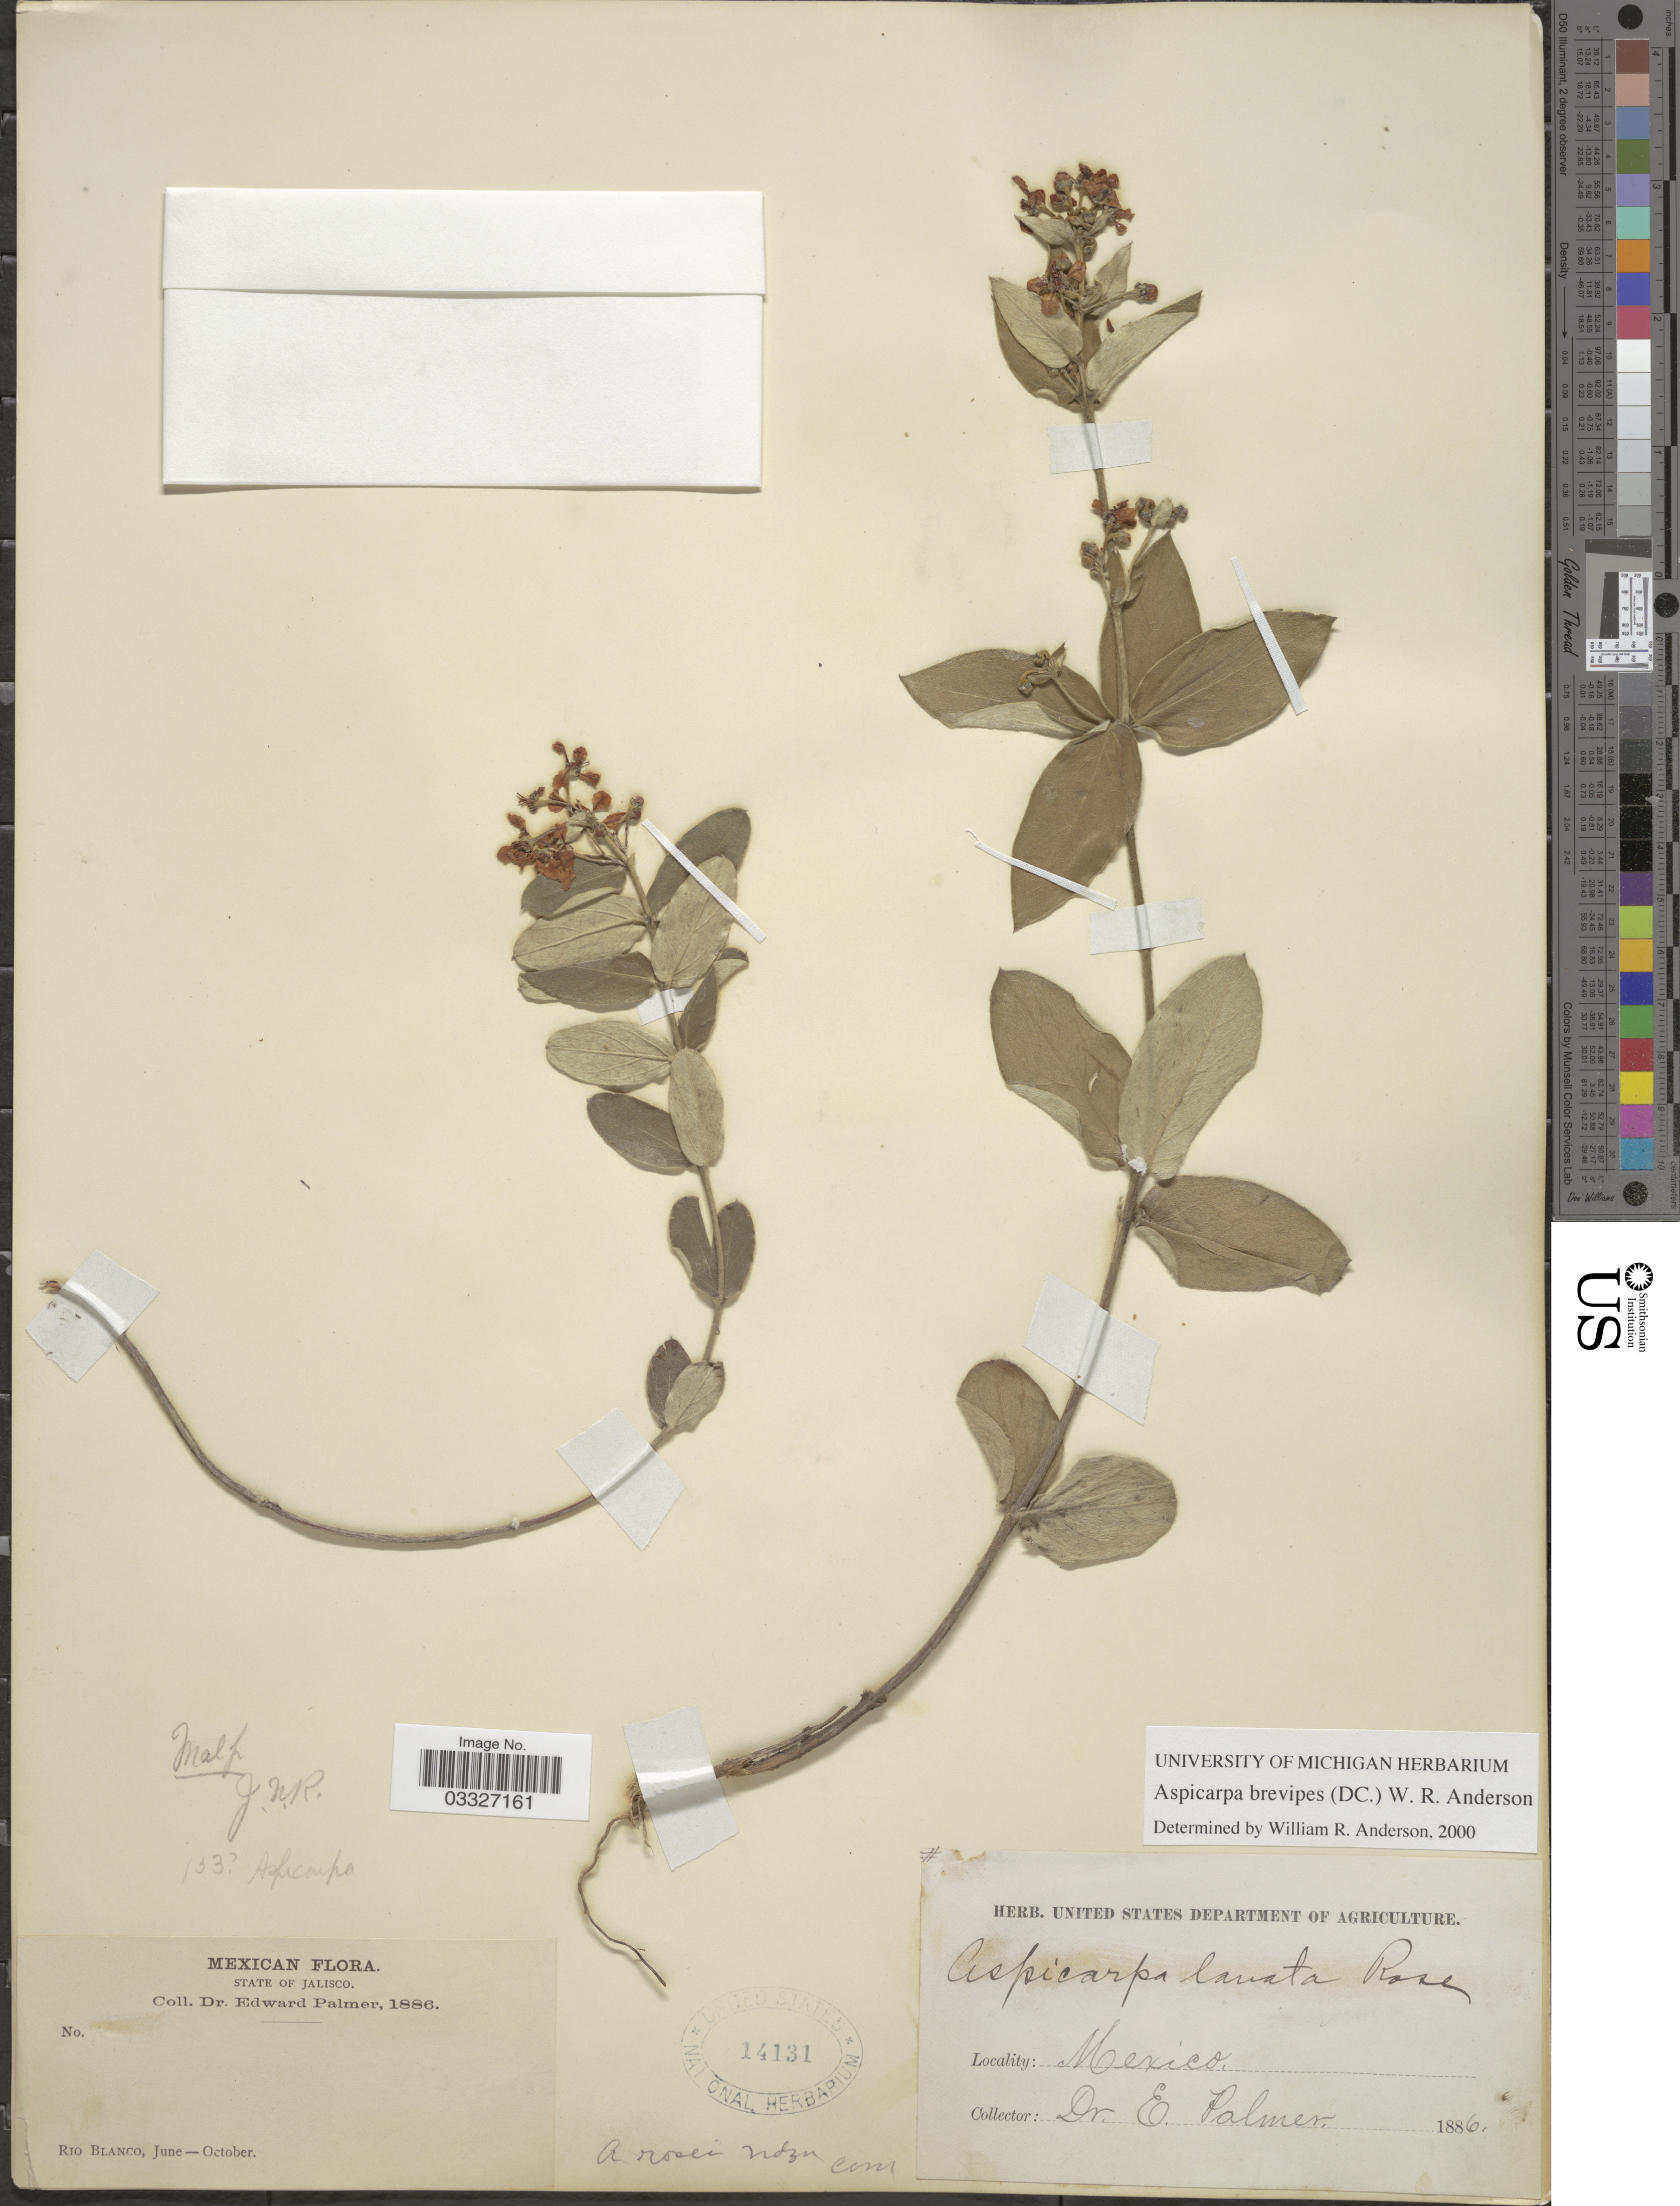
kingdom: Plantae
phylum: Tracheophyta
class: Magnoliopsida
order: Malpighiales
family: Malpighiaceae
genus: Aspicarpa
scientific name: Aspicarpa brevipes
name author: (DC.) W.R. Anderson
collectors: E. Palmer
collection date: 1886-06/1886-10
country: Mexico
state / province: Jalisco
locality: Rio Blanco.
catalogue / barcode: US 14131